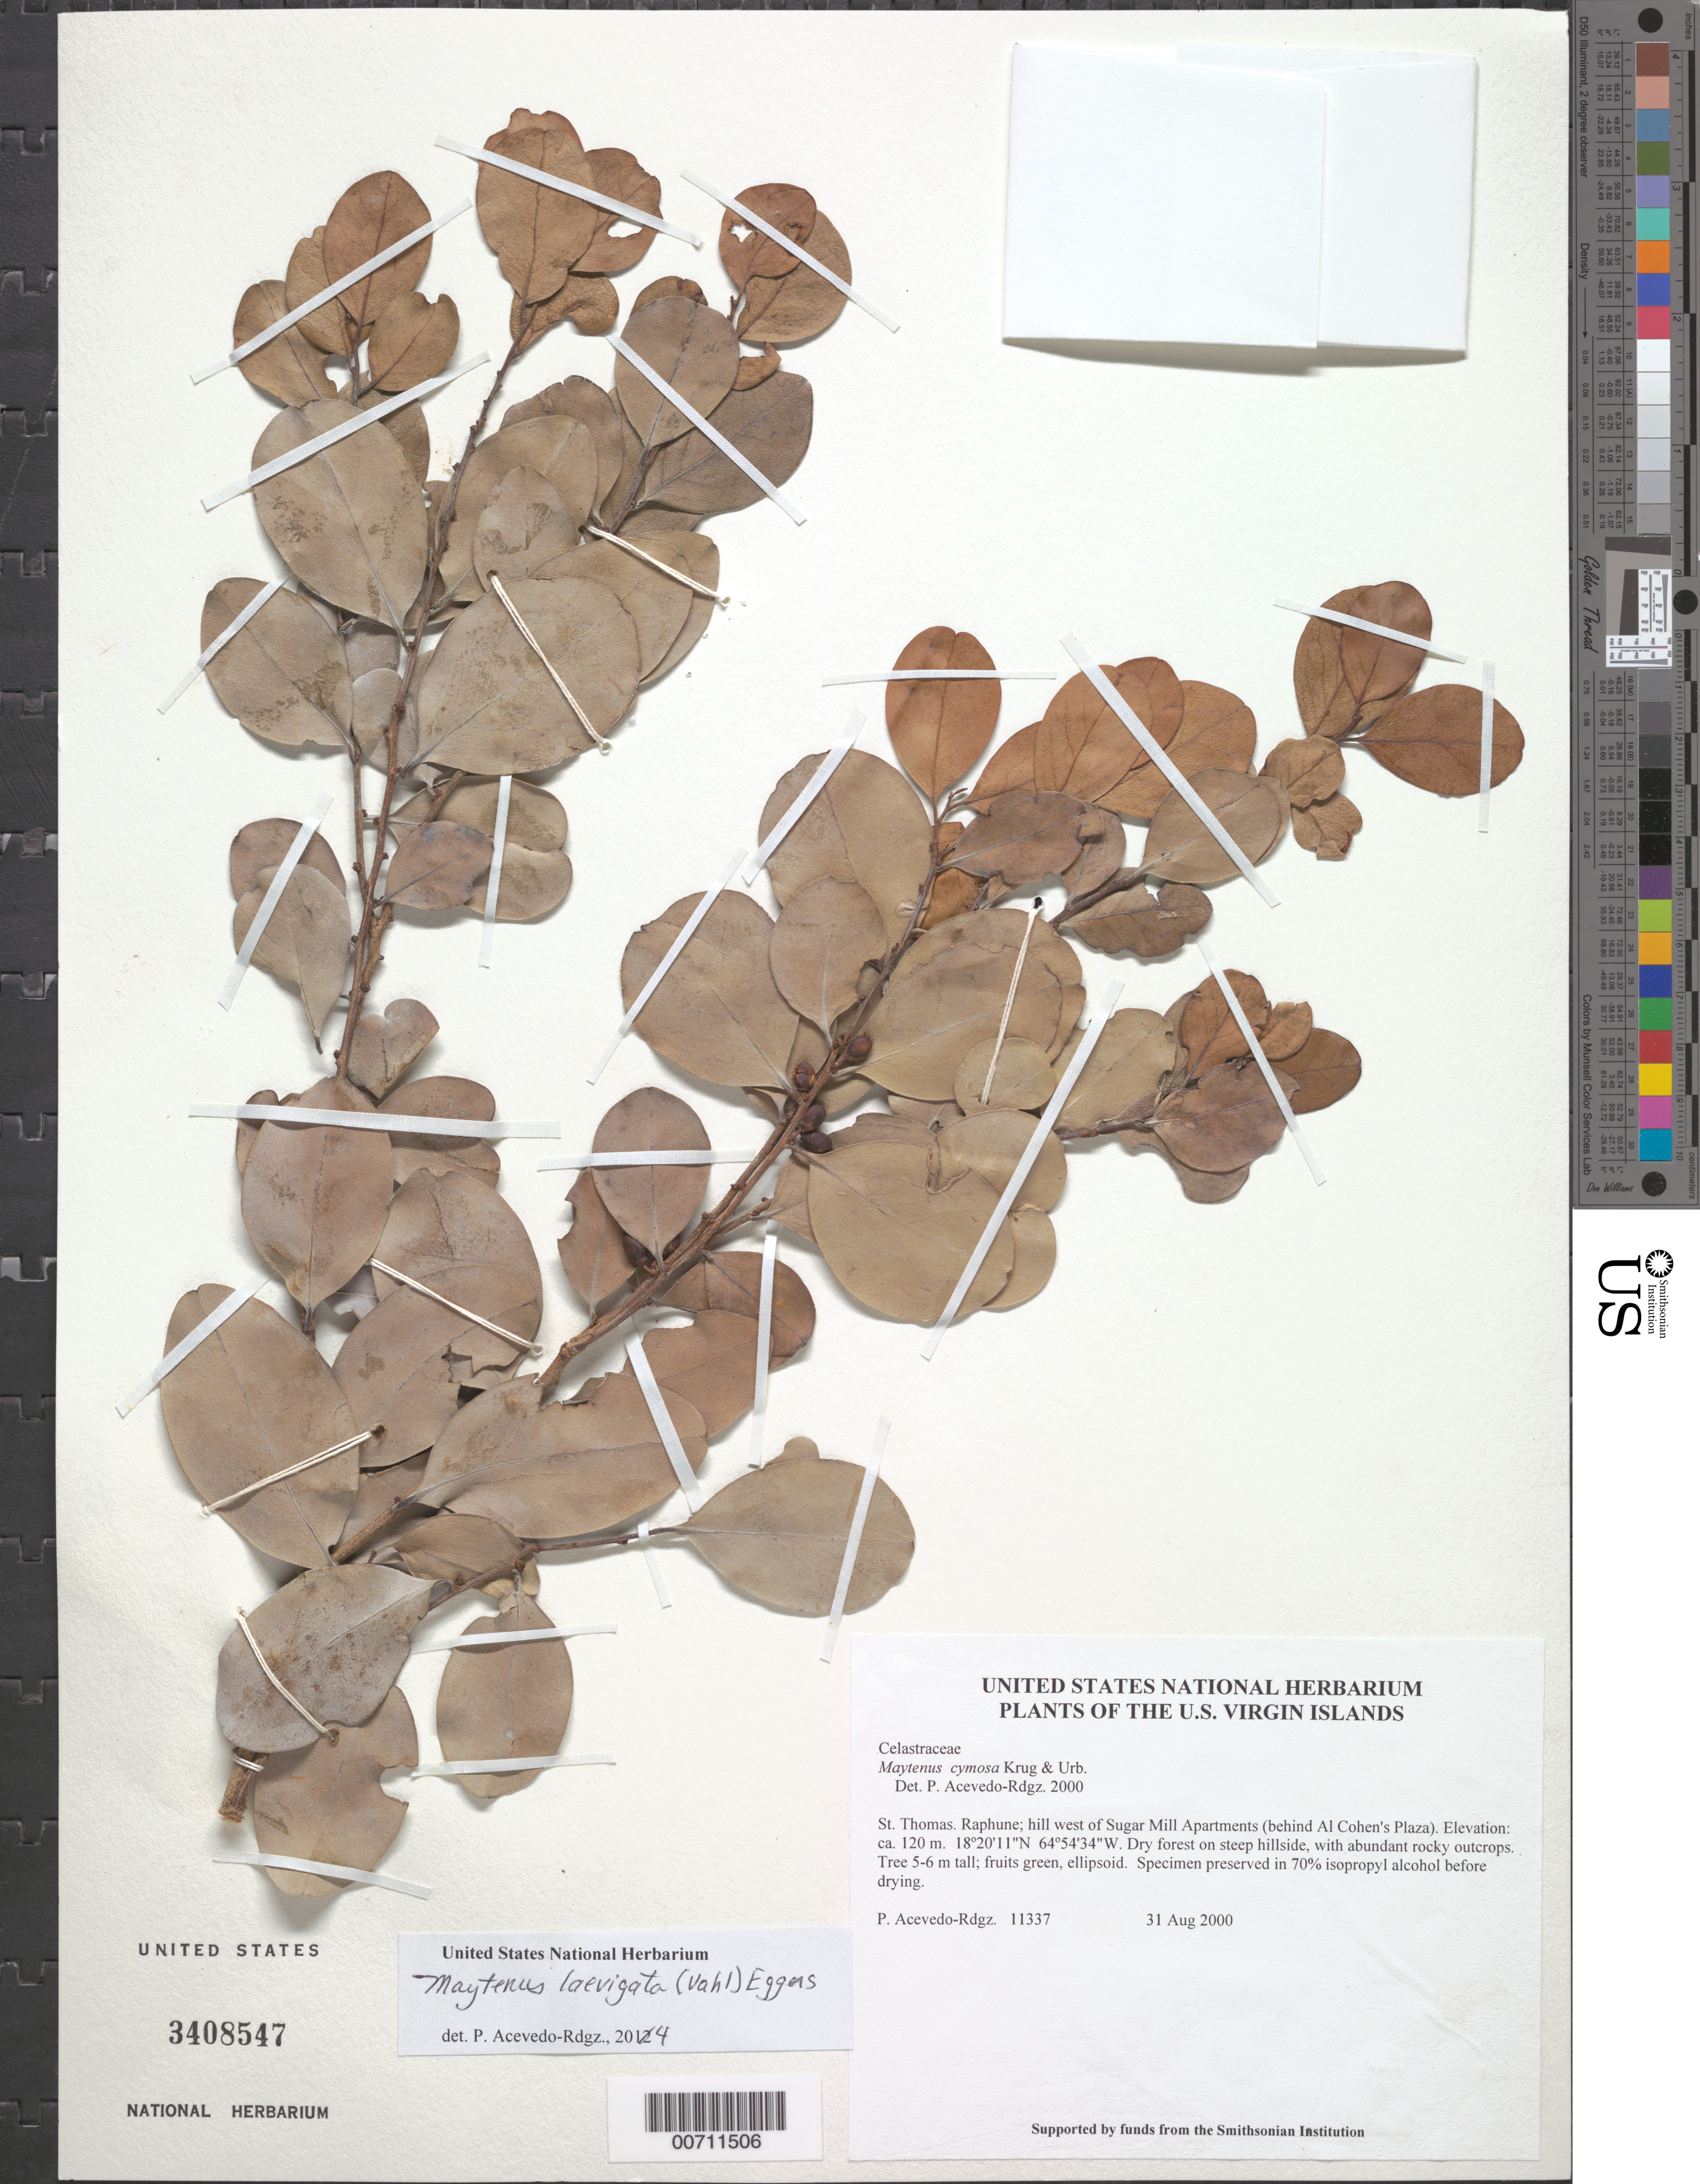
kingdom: Plantae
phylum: Tracheophyta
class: Magnoliopsida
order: Celastrales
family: Celastraceae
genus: Maytenus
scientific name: Maytenus laevigatus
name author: (Vahl) Griseb. ex Eggers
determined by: Acevedo-Rodríguez, P., (BOT), Smithsonian Institution - National Museum of Natural History (UNITED STATES)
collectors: P. Acevedo-Rodr.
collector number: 11337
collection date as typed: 31 Aug 2000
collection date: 2000-08-31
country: U.S. Virgin Islands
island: St. Thomas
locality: Raphune; hill west of Sugar Mill Apartments (behind Al Cohen's Plaza).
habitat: Dry forest on steep hillside, with abundant rocky outcrops.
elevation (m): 120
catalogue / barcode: US 3408547